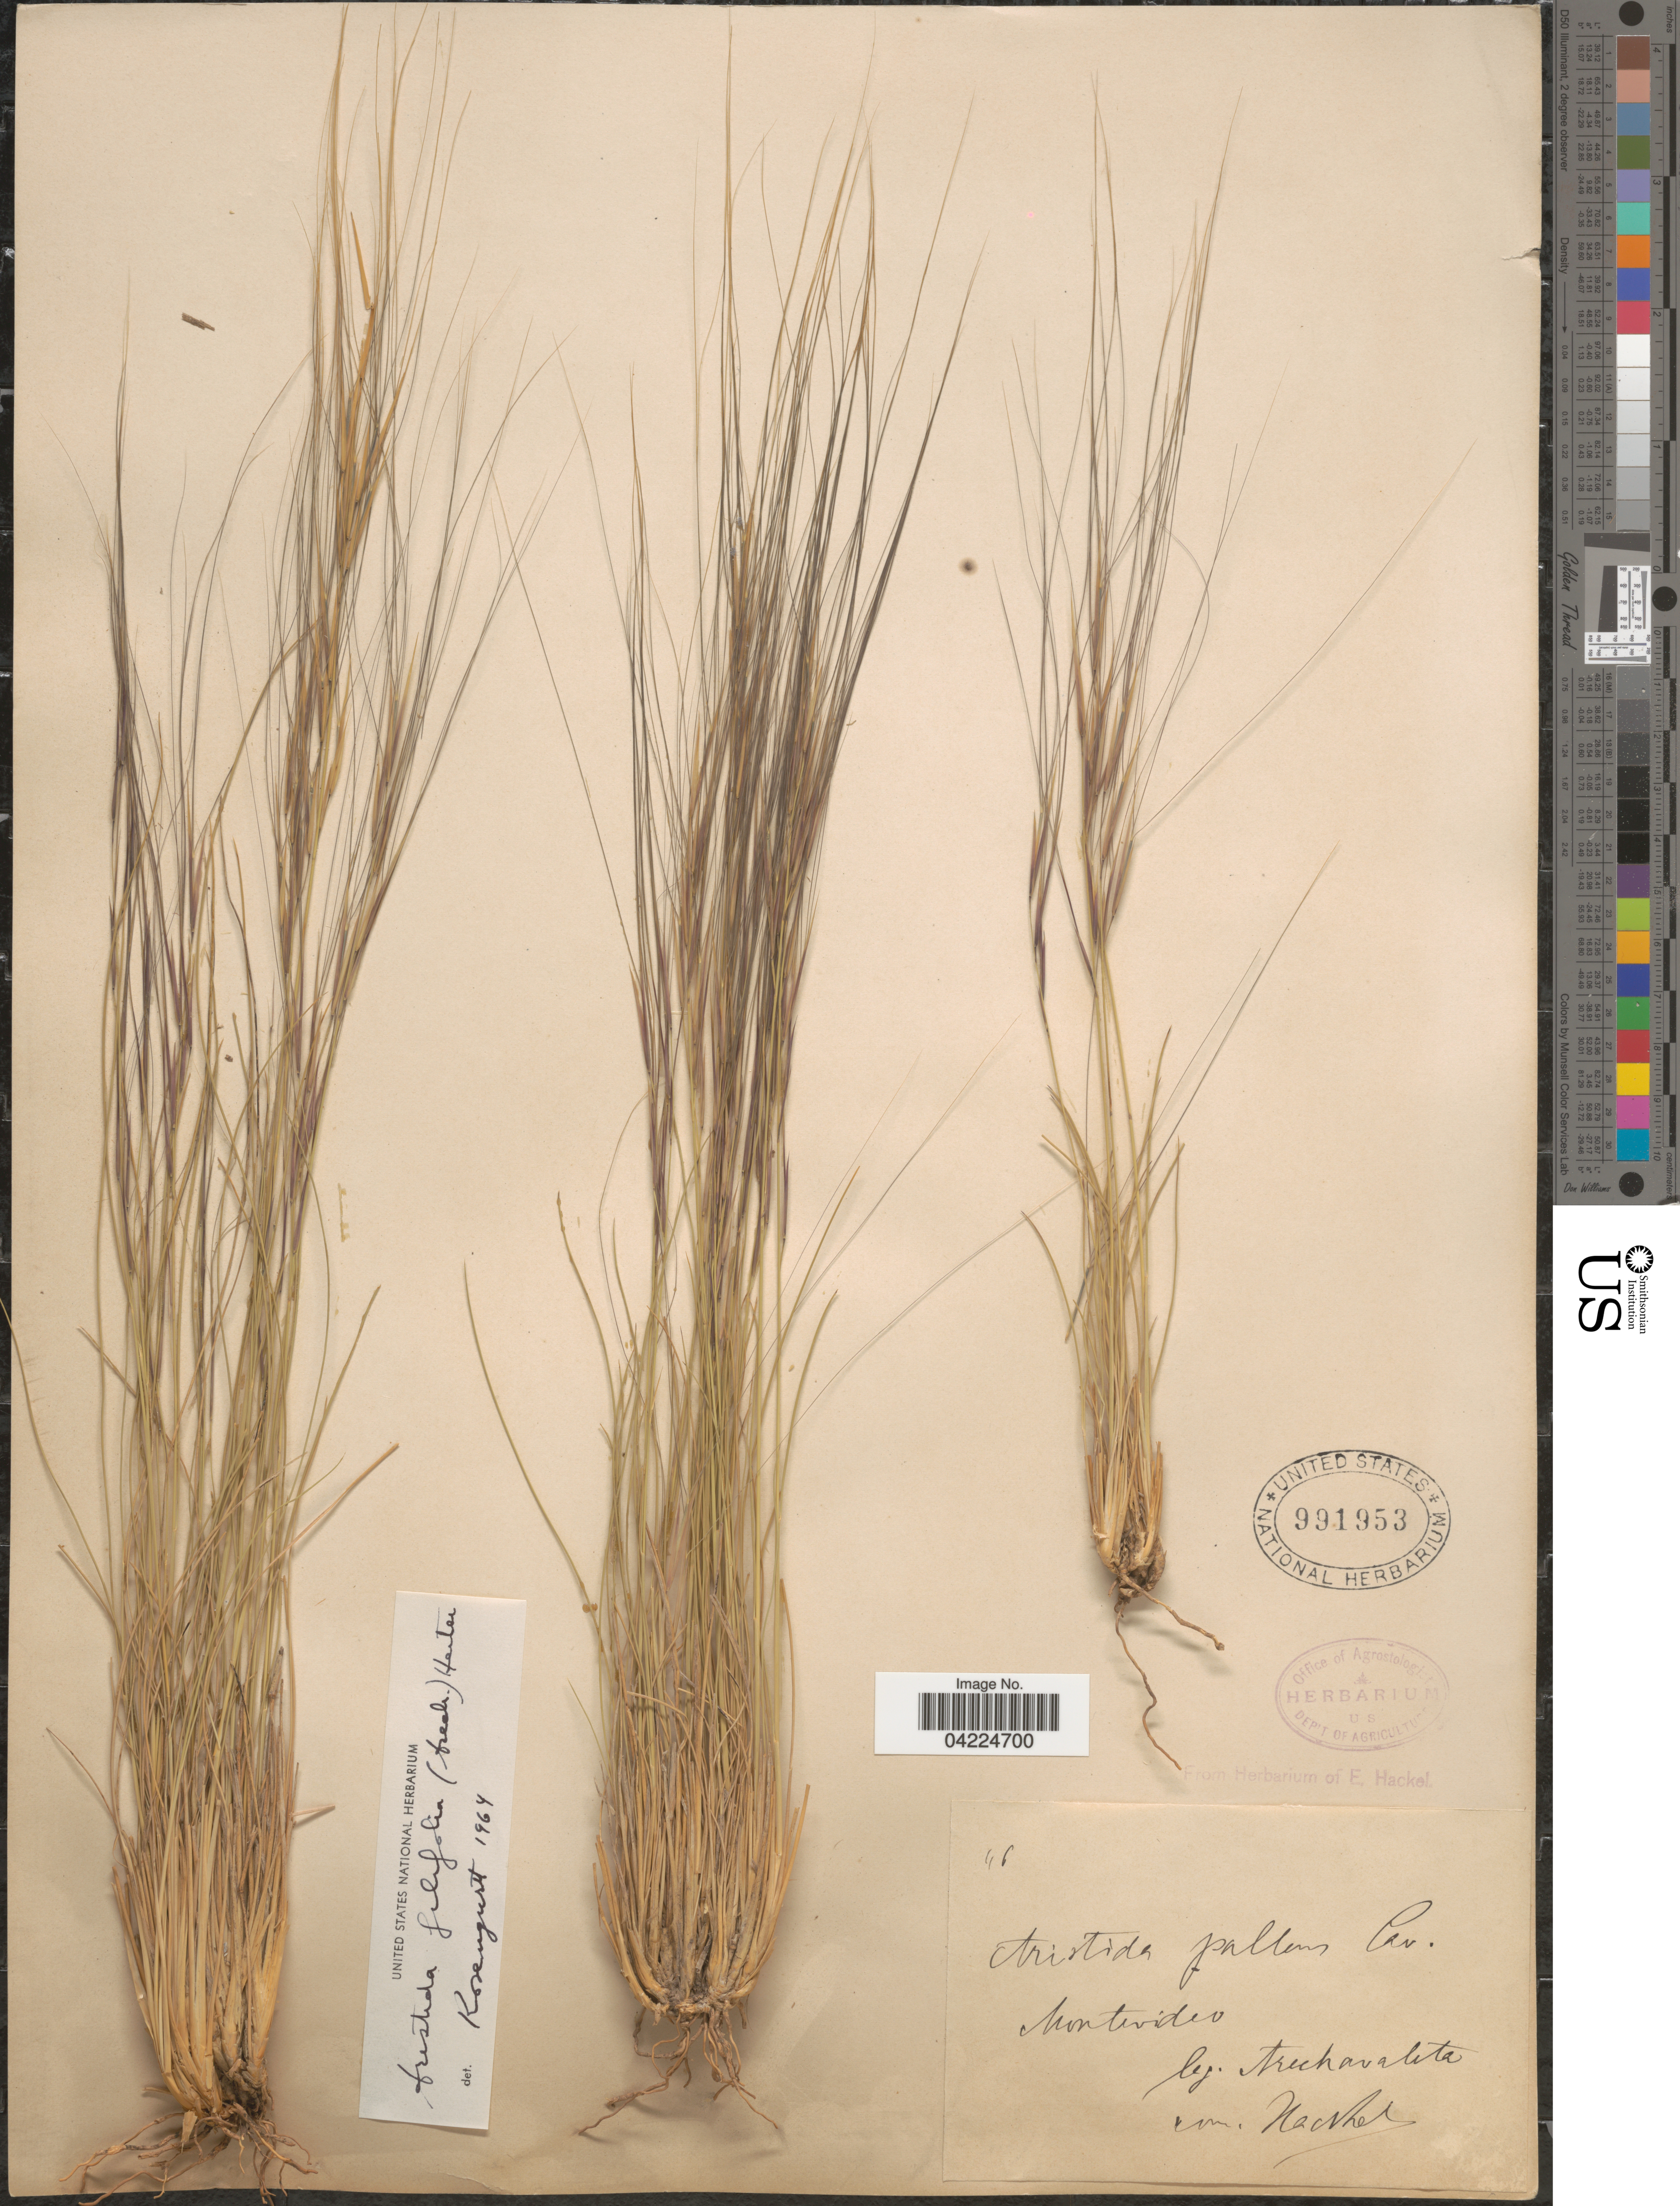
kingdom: Plantae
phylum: Tracheophyta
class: Liliopsida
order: Poales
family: Poaceae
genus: Aristida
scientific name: Aristida filifolia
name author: (Areali) Hecter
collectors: Arechavaleta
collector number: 46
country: Uruguay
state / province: Montevideo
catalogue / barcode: US 991953